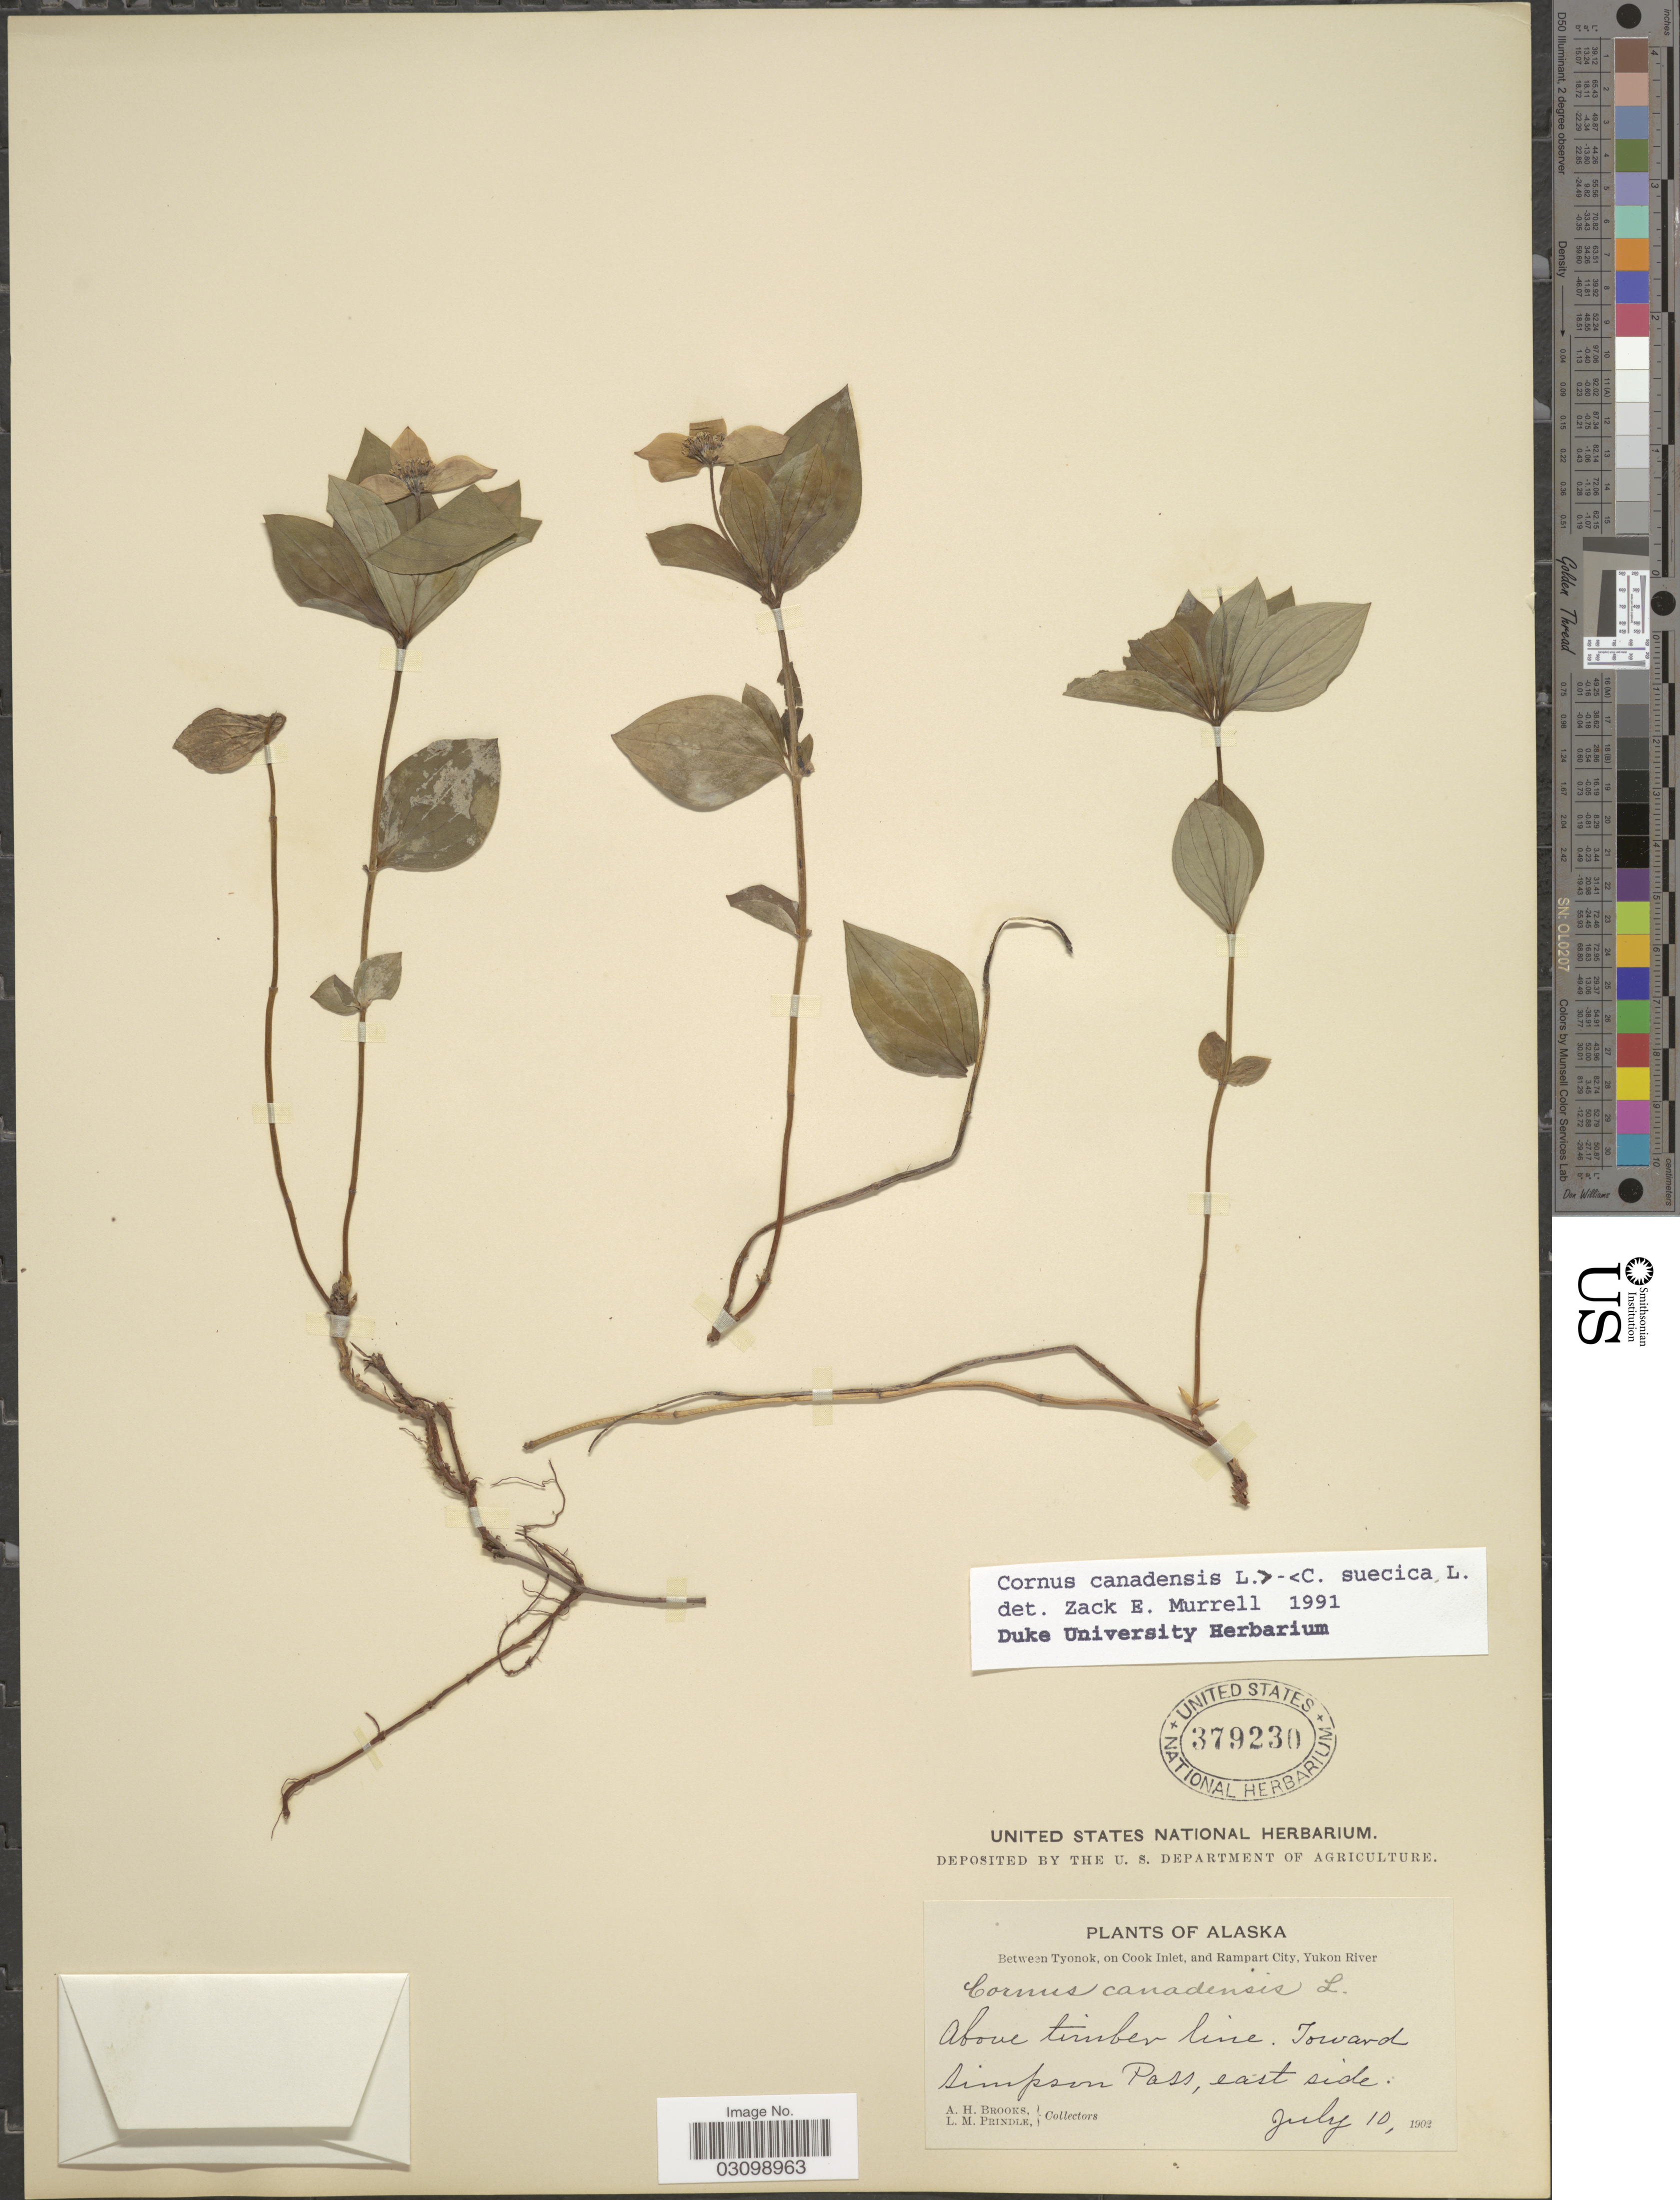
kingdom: Plantae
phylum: Tracheophyta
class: Magnoliopsida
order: Cornales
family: Cornaceae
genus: Cornus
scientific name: Cornus sp.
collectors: A. Brooks & L. Prindle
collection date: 1902-07-10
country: United States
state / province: Alaska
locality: Between Tyonok, on Cook Inlet, and Rampart City, Yukon River, Above timber line. Toward Simpson Pass, east side.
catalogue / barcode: US 379230